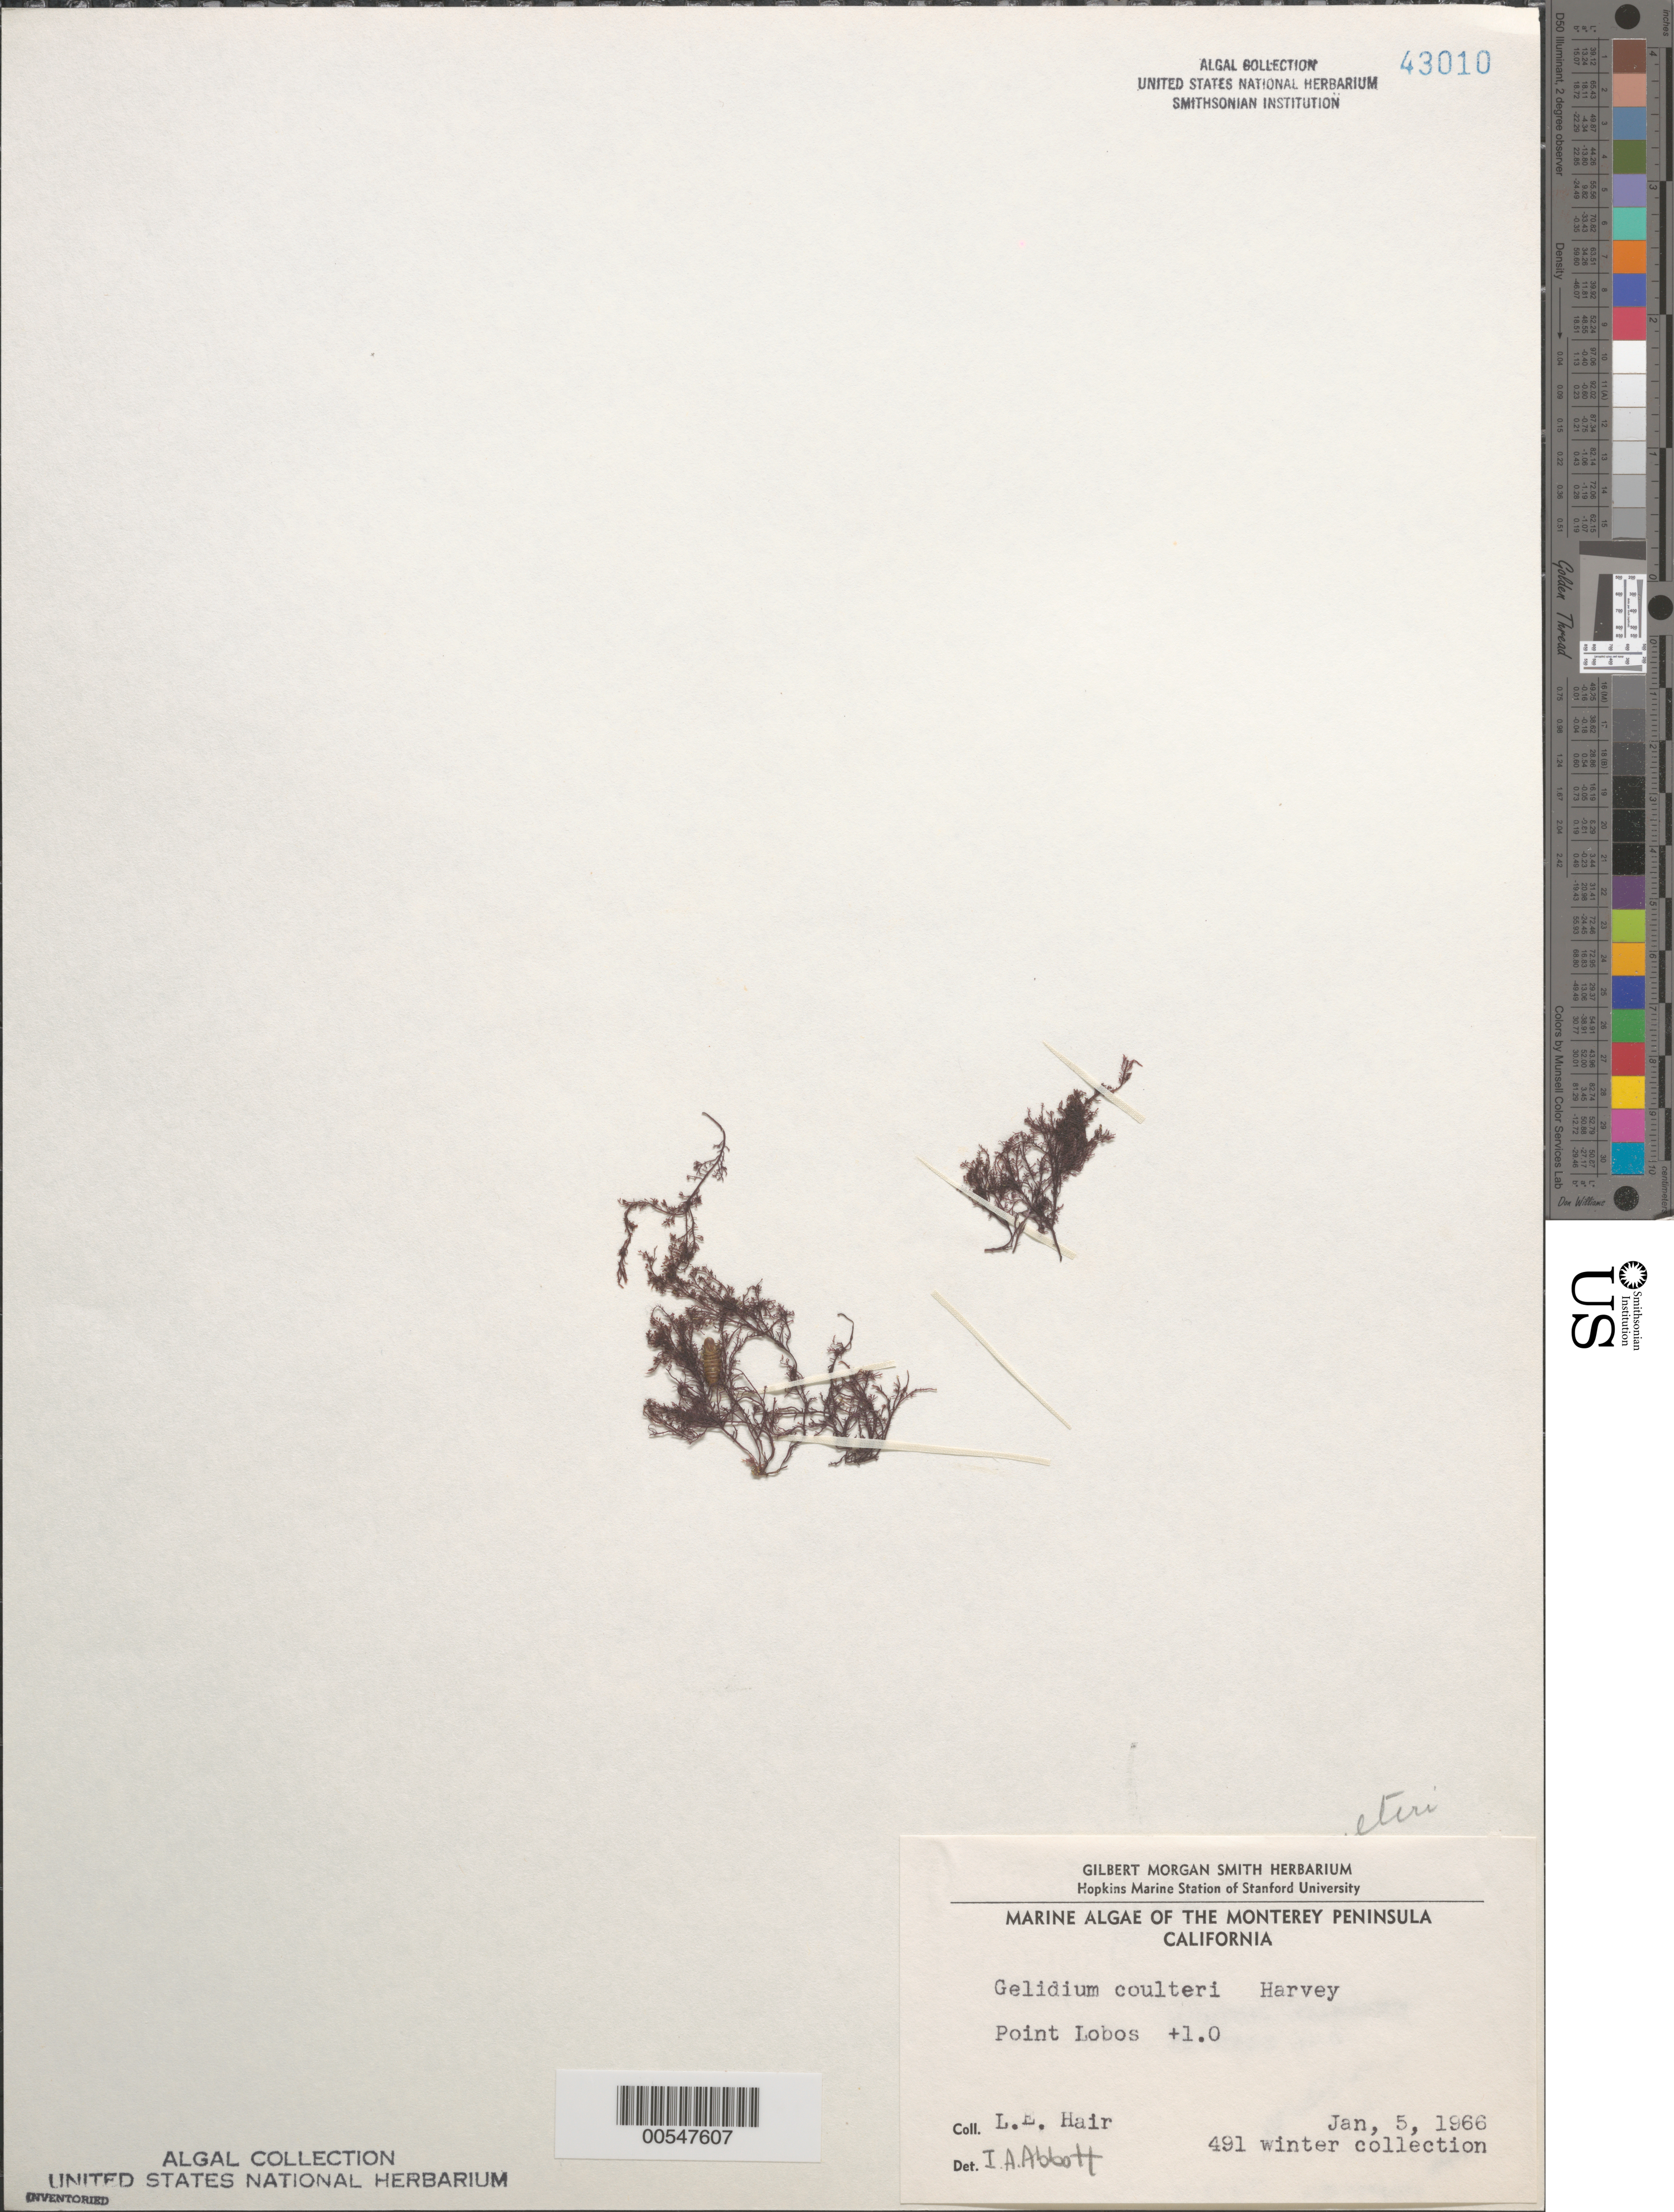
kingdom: Plantae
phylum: Rhodophyta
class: Florideophyceae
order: Gelidiales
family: Gelidiaceae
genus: Gelidium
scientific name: Gelidium coulteri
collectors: L. Hair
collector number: LEH 491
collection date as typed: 05 Jan 1966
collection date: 1966-01-05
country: United States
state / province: California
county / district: Monterey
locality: Point Lobos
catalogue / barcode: US 43010